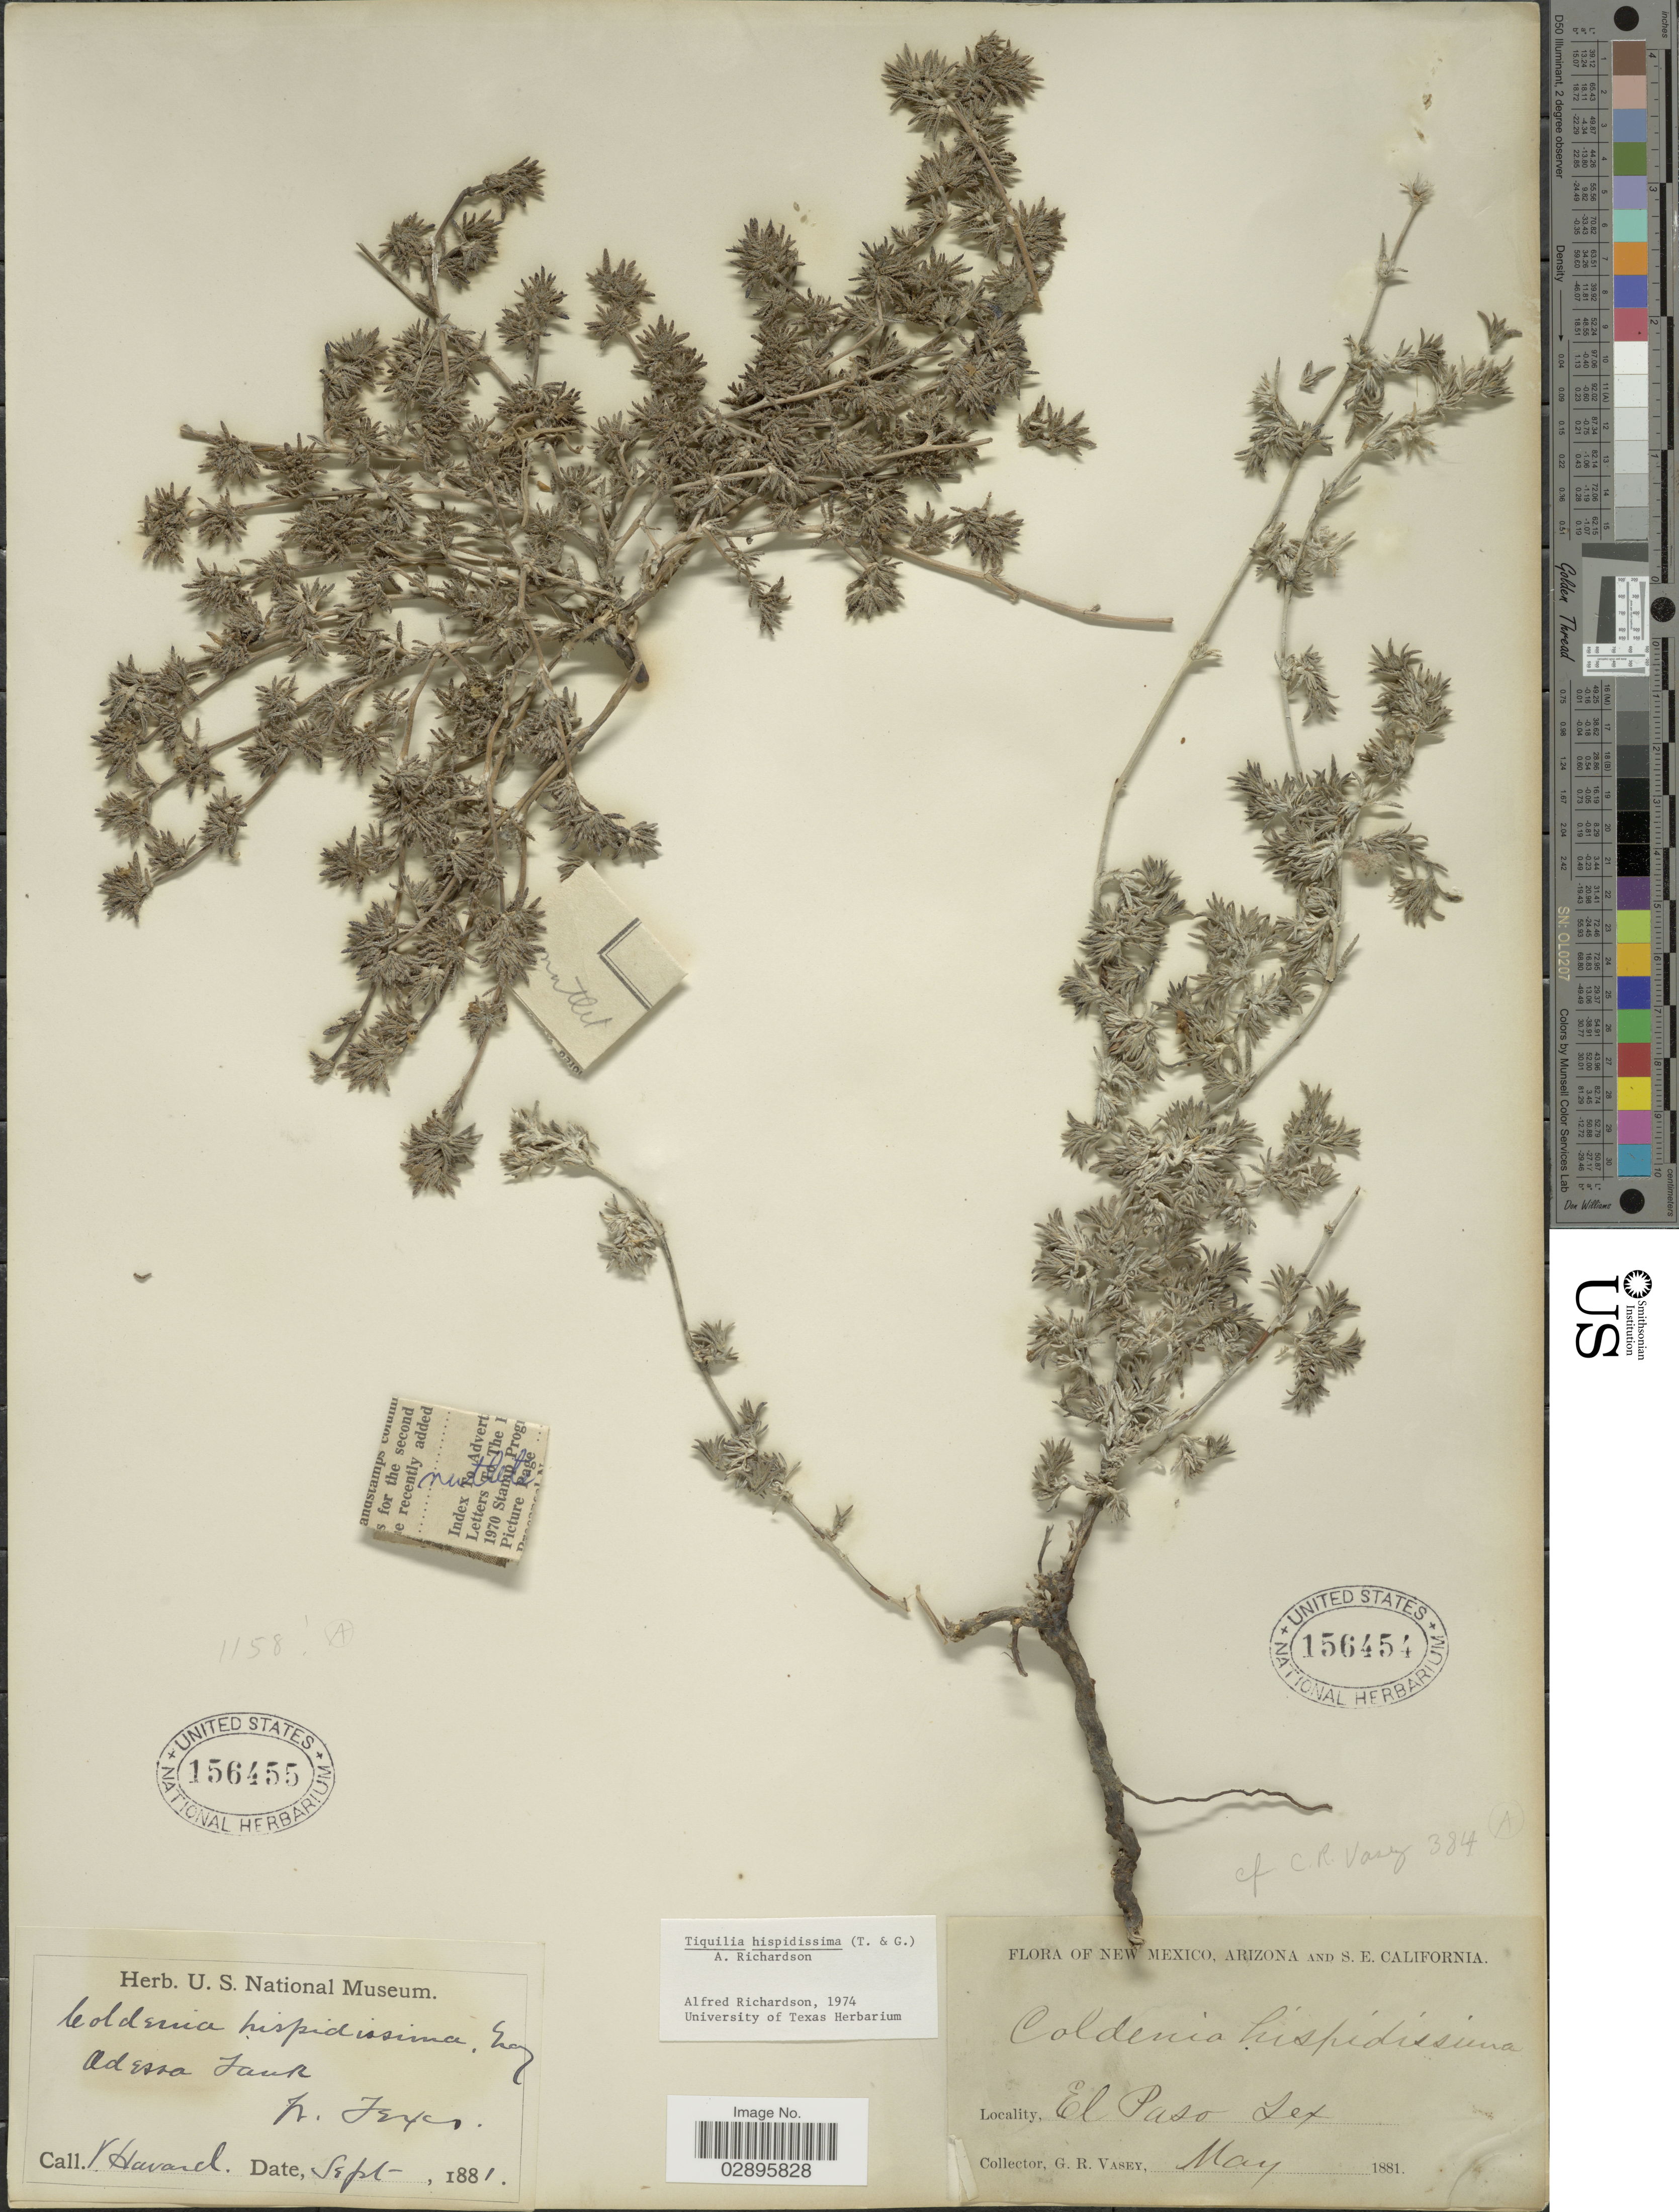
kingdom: Plantae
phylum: Tracheophyta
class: Magnoliopsida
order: Boraginales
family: Ehretiaceae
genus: Tiquilia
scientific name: Tiquilia hispidissima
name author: (Torr. & A. Gray) A.T. Richardson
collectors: G. R. Vasey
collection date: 1881-05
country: United States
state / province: Texas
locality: El Paso.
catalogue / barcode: US 156454